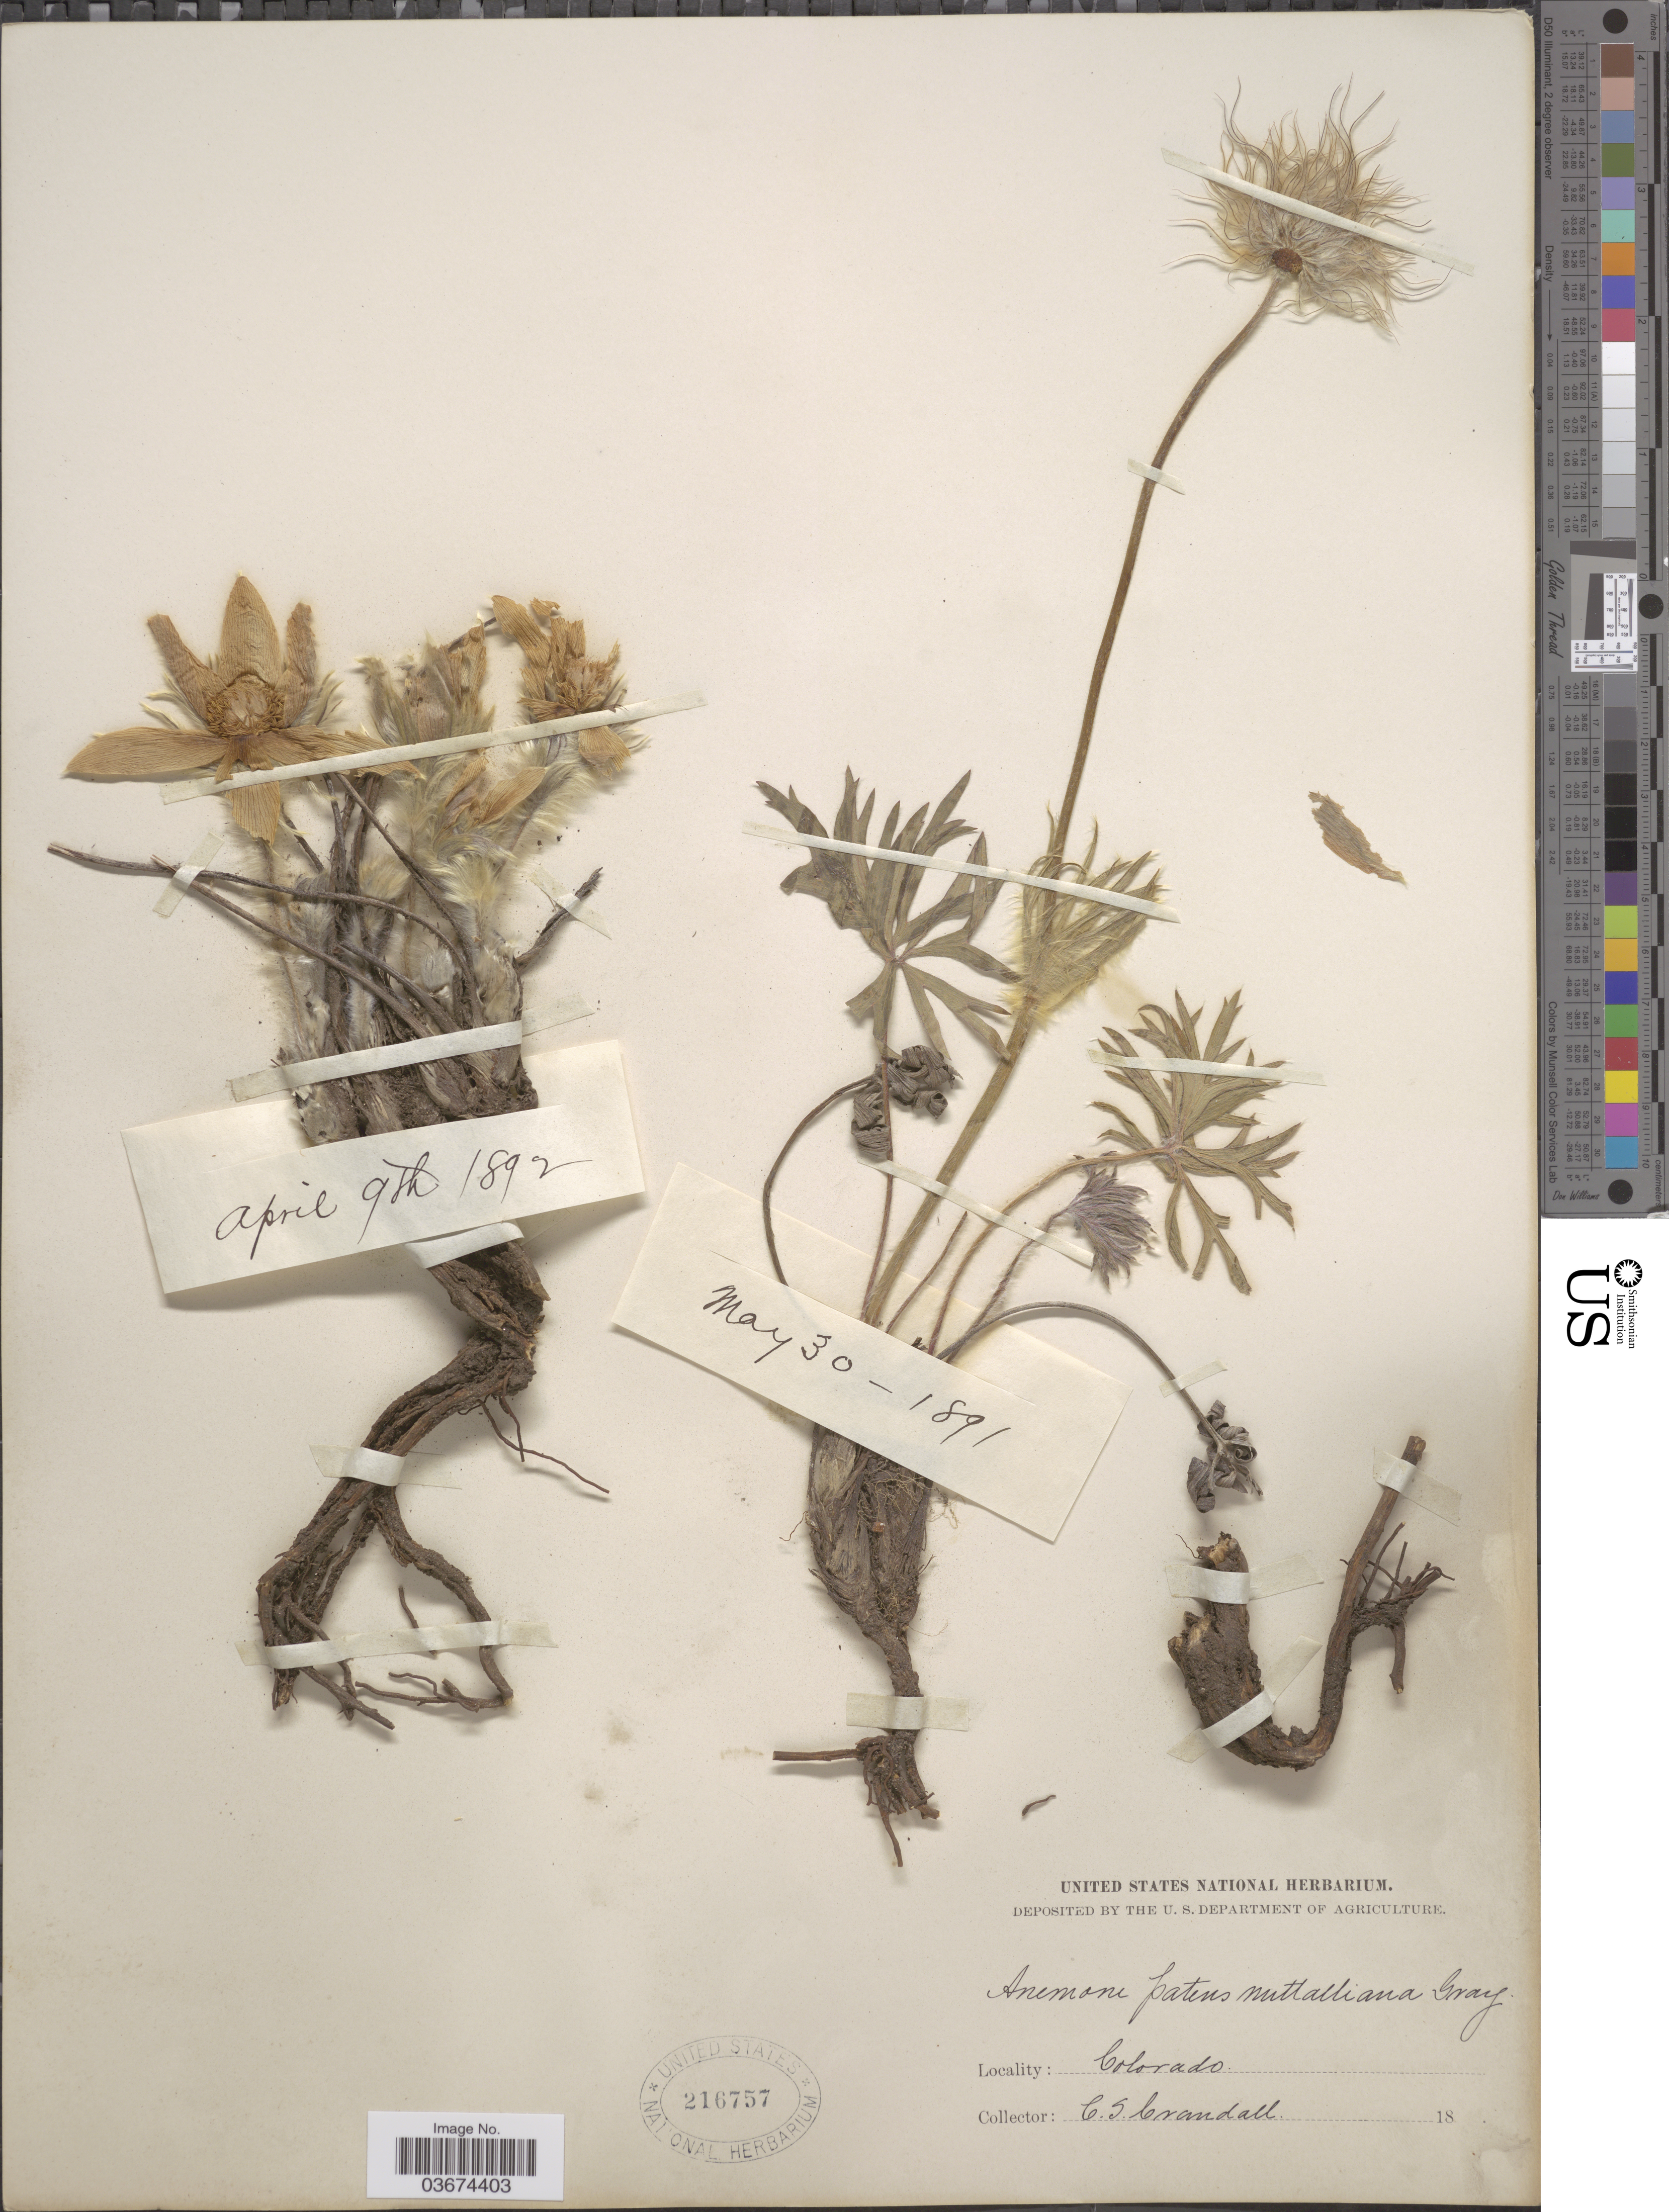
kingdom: Plantae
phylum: Tracheophyta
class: Magnoliopsida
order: Ranunculales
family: Ranunculaceae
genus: Pulsatilla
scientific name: Pulsatilla nuttalliana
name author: (DC.) Bercht. & J. Presl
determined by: Strong, Mark T., (BOT), Smithsonian Institution - National Museum of Natural History (UNITED STATES)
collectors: C. Crandall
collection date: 1891-05-30/1892-04-09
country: United States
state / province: Colorado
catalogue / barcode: US 216757